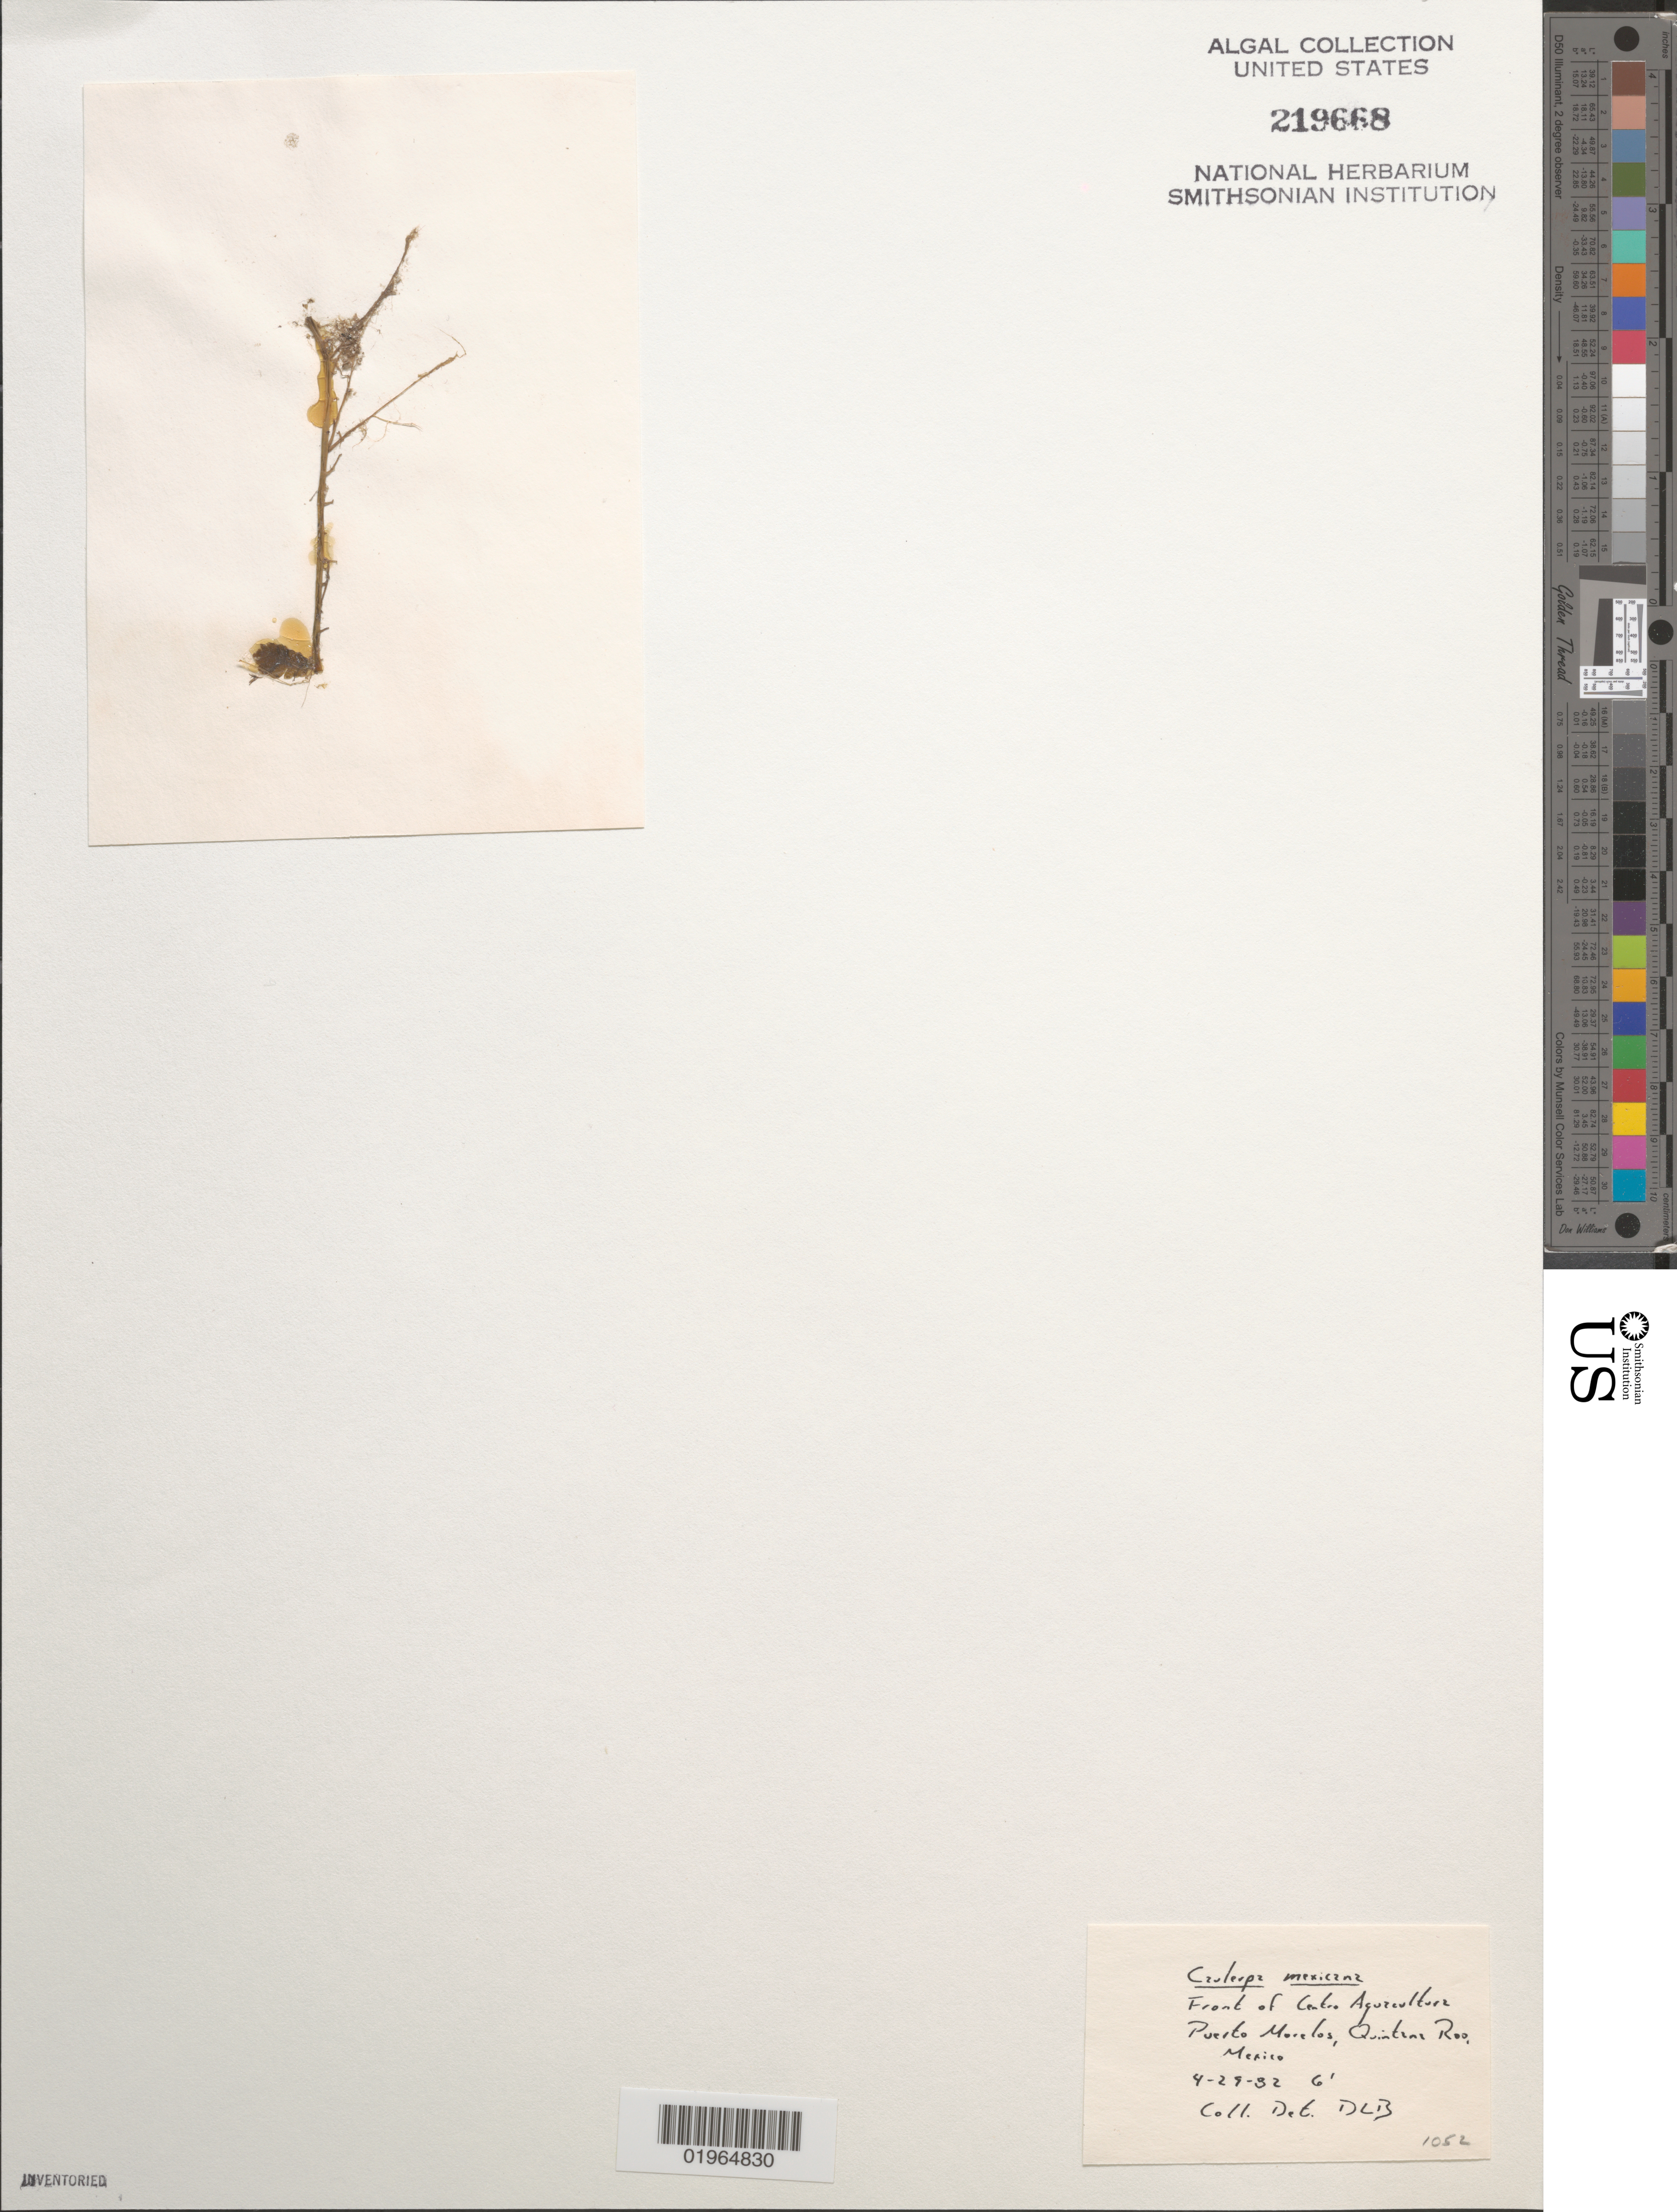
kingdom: Plantae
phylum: Chlorophyta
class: Ulvophyceae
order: Bryopsidales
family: Caulerpaceae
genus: Caulerpa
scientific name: Caulerpa mexicana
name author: Sond. ex Kütz.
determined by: Ballantine, D. L.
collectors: D.L. Ballantine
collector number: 1052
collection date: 1982-04-29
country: Mexico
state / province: Quintana Roo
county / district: Puerto Morelos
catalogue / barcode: US 219668